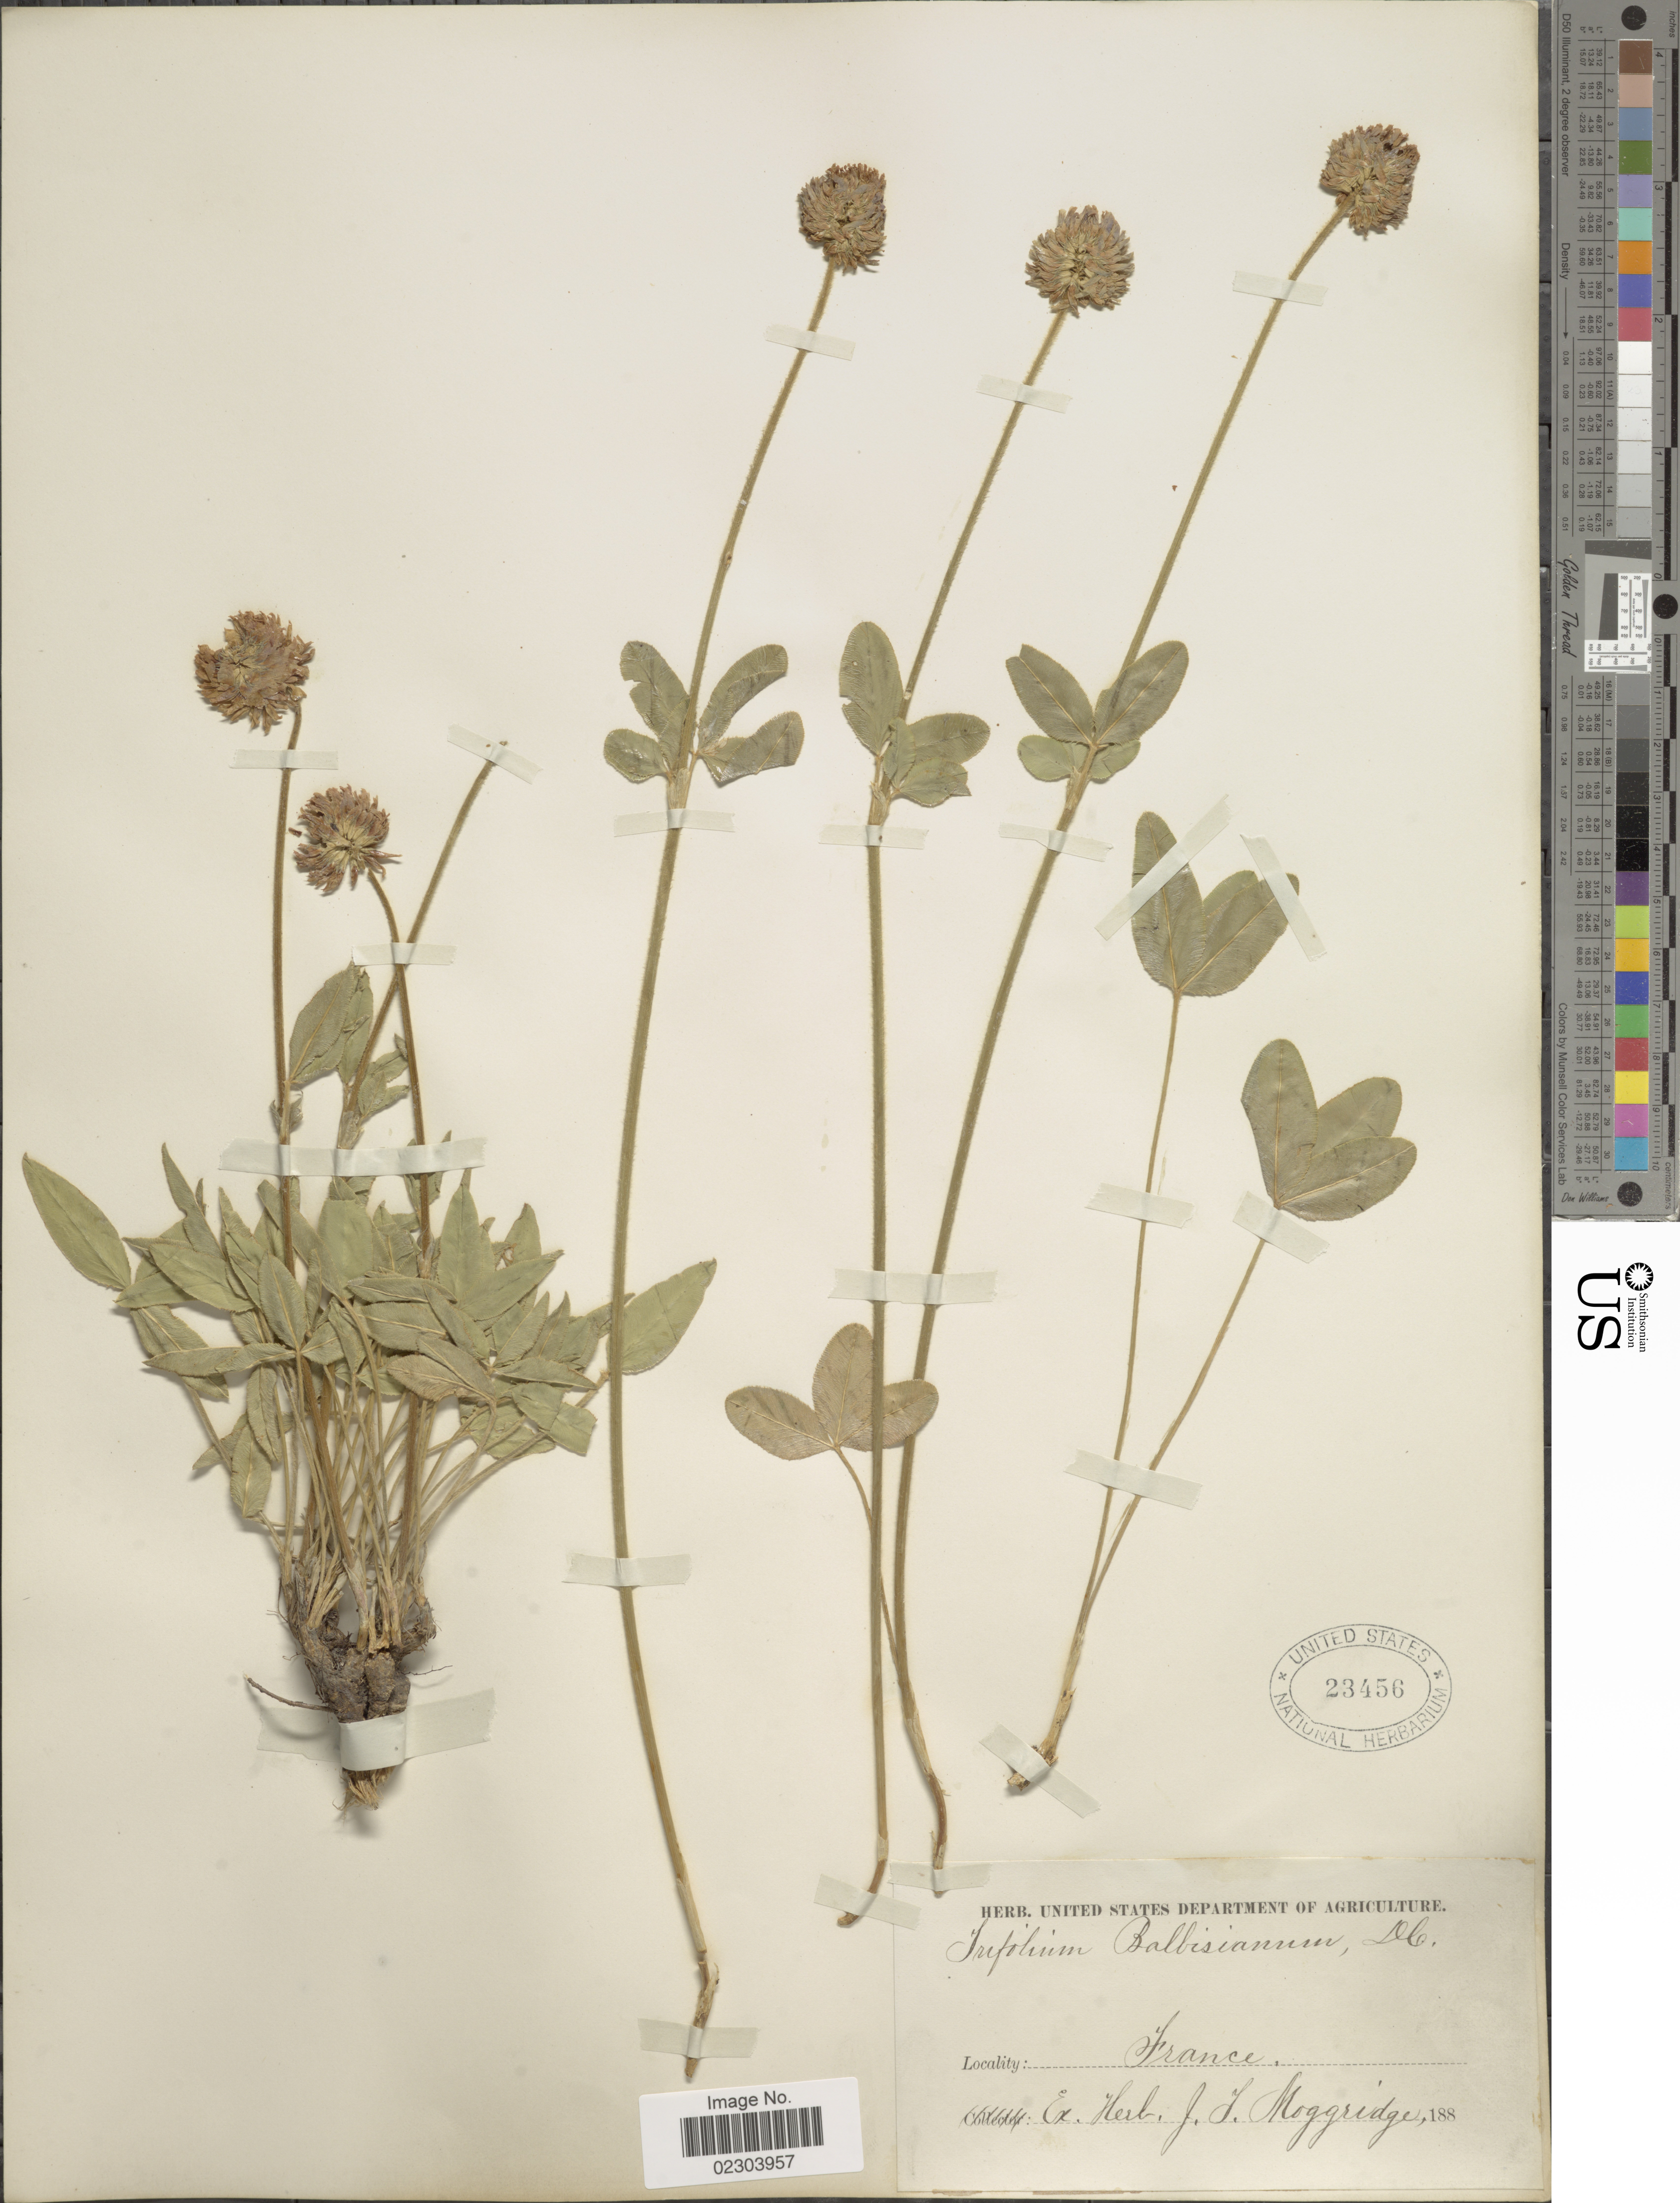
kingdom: Plantae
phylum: Tracheophyta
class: Magnoliopsida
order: Fabales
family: Fabaceae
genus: Trifolium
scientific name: Trifolium balbisianum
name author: Ser.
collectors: ex herb. J.T. Moggridge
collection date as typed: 188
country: France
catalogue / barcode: US 23456